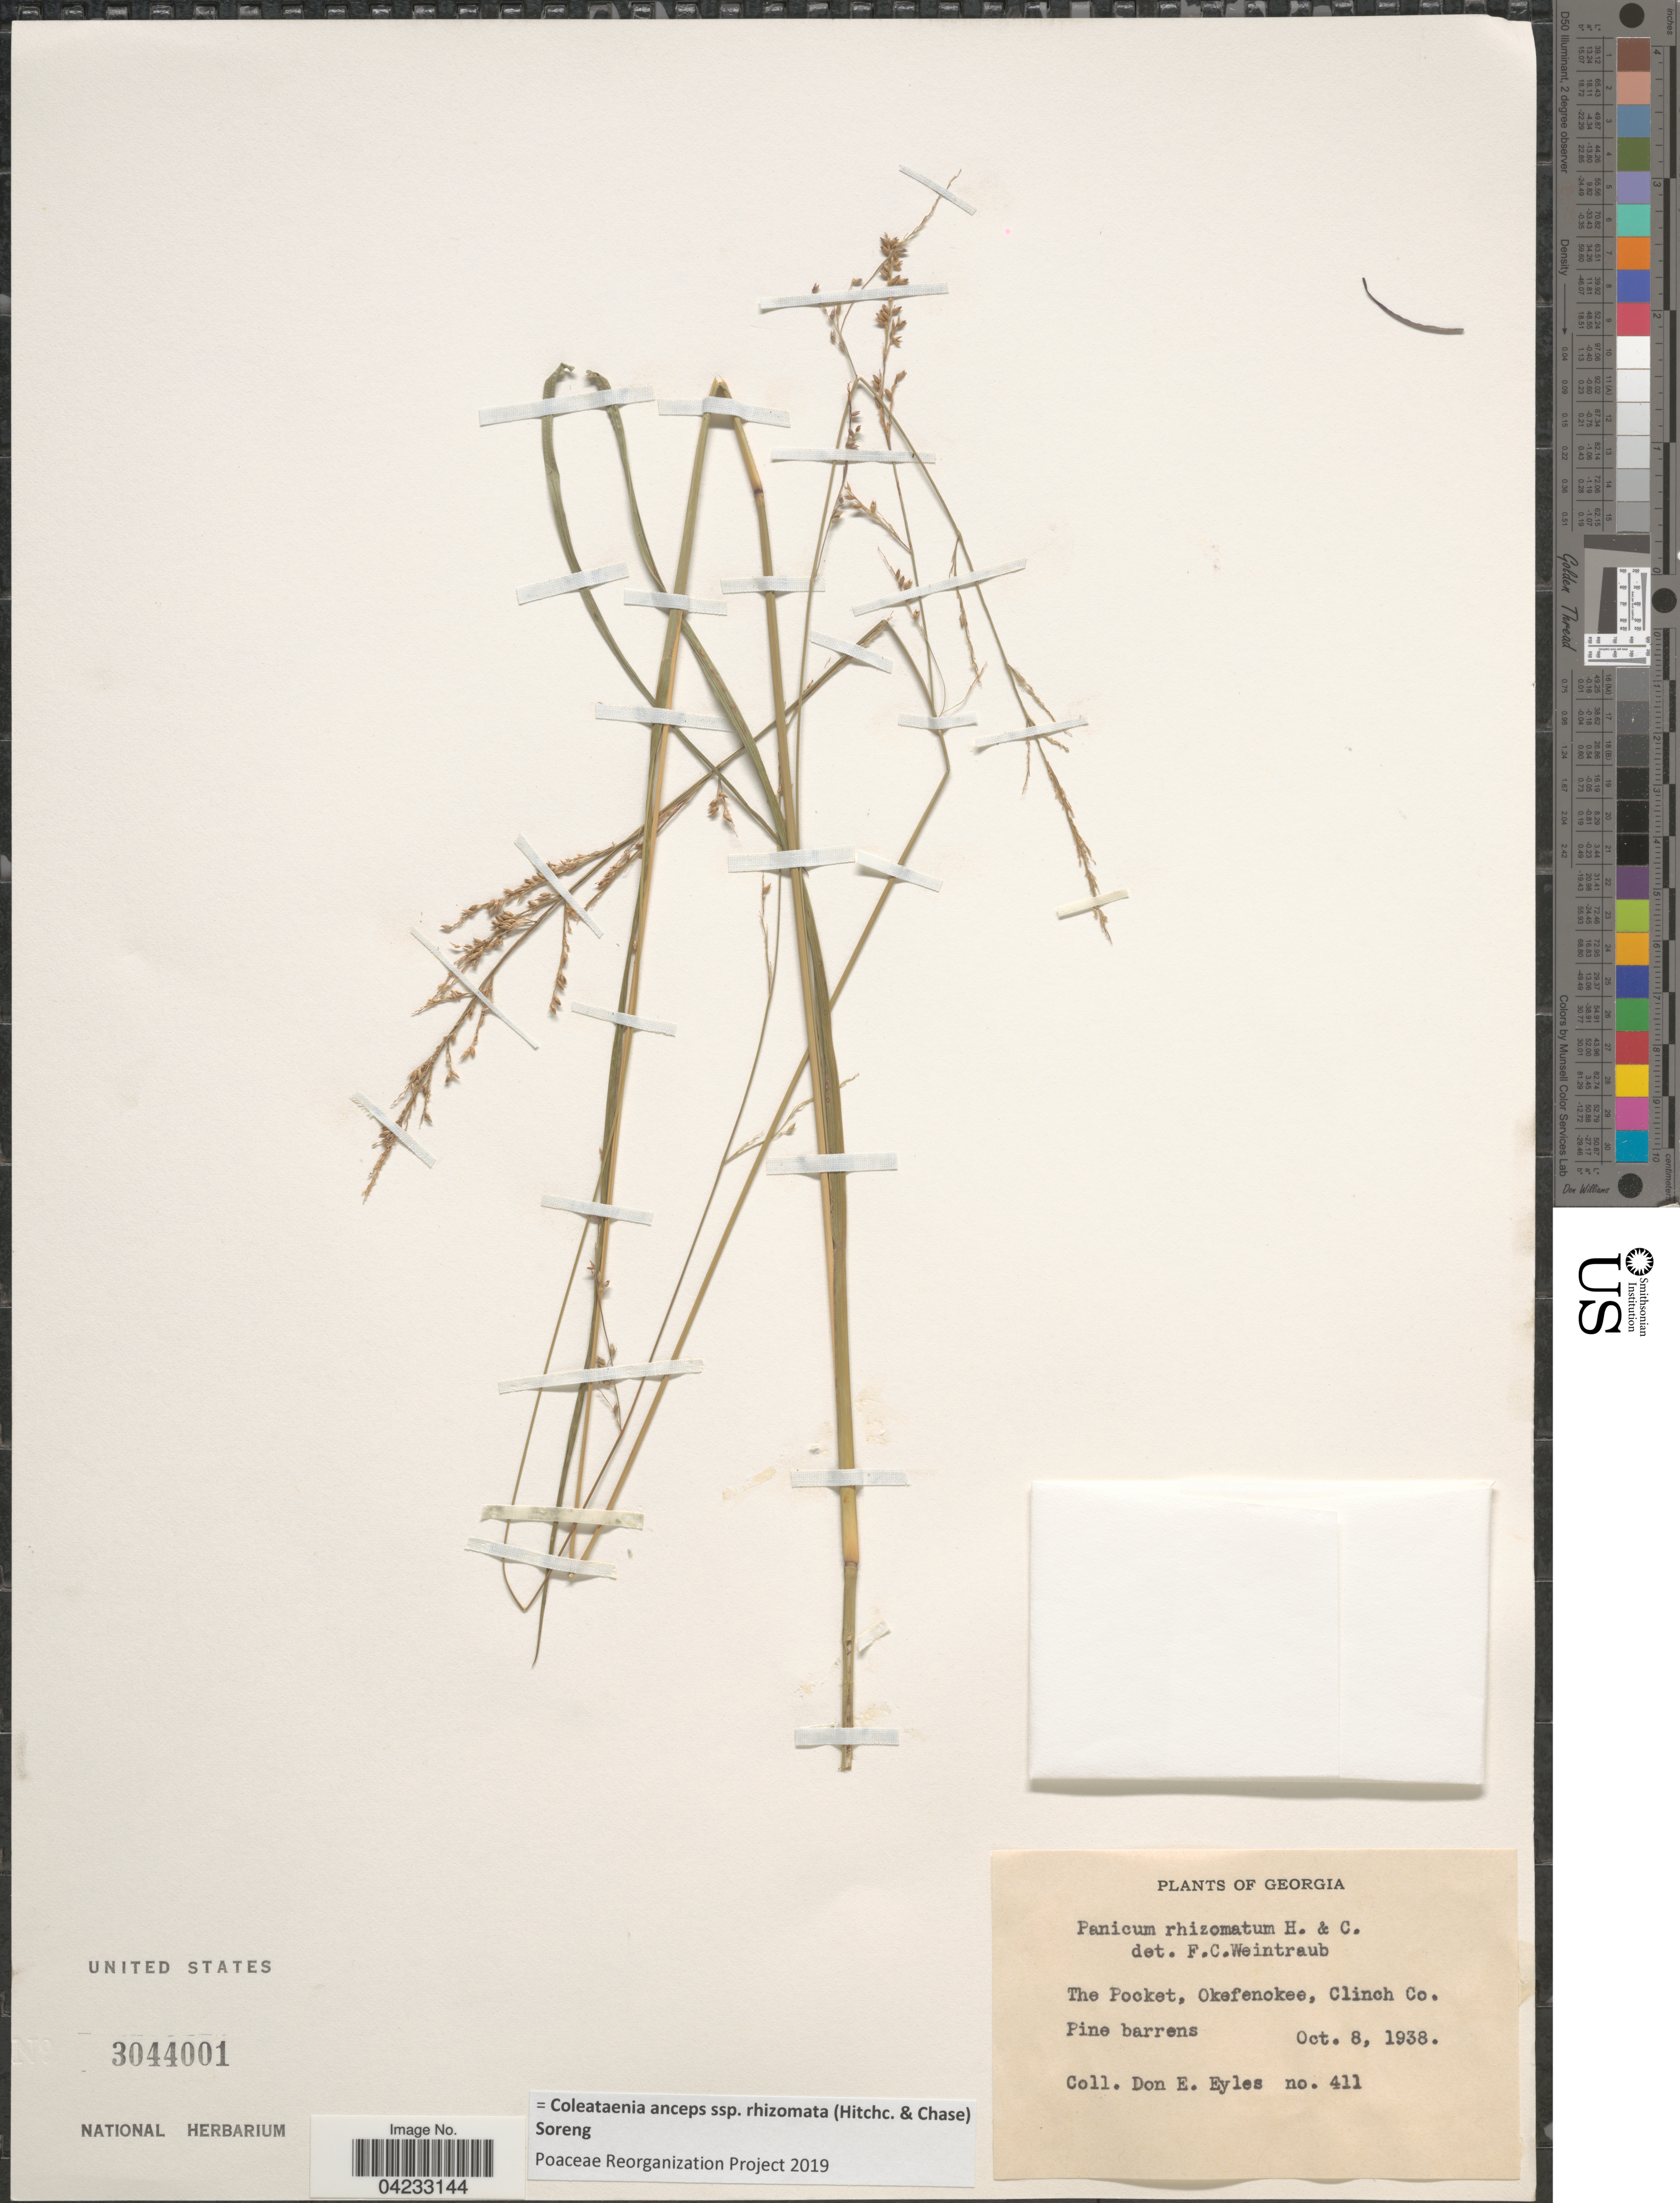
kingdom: Plantae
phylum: Tracheophyta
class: Liliopsida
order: Poales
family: Poaceae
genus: Coleataenia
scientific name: Coleataenia anceps subsp. rhizomata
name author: (Hitchc. & Chase) Soreng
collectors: D. Eyles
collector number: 411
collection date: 1938-10-08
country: United States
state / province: Georgia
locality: The Pocket, Okefenokee, Clinch Co.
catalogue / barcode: US 3044001